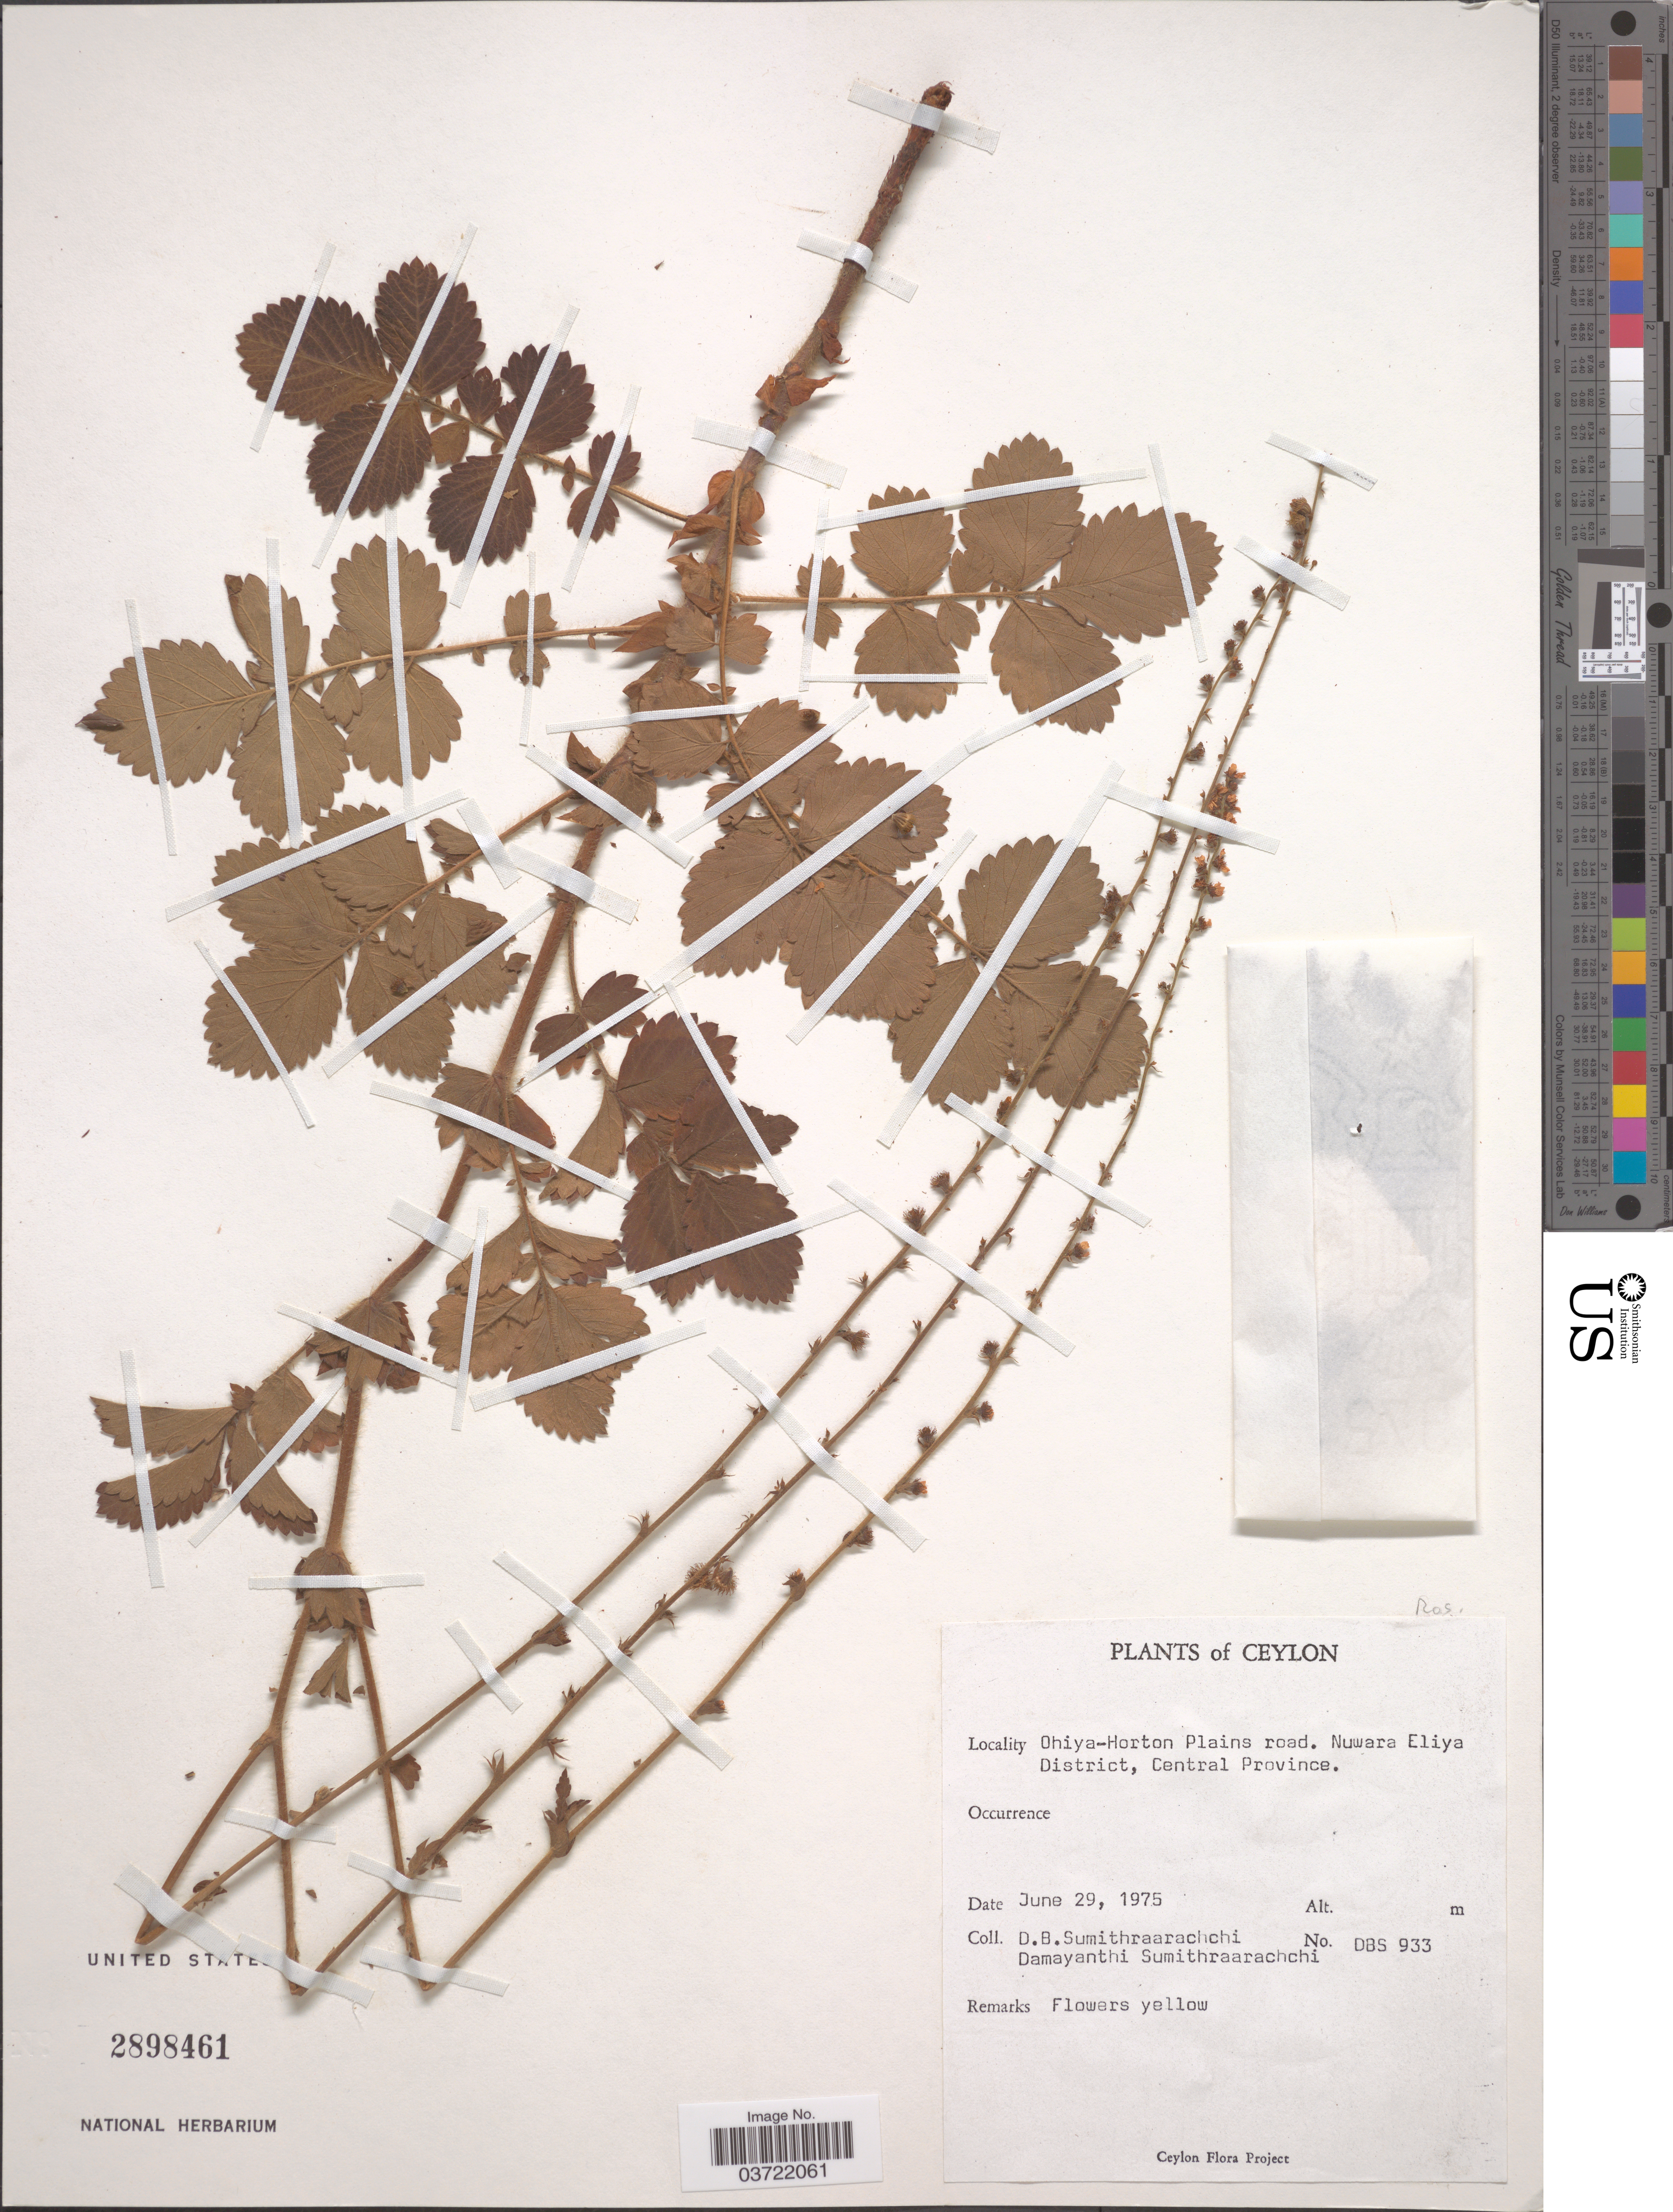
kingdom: Plantae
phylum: Tracheophyta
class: Liliopsida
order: Poales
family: Juncaceae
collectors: D. B. Sumithraarachchi & D. Sumithraarachchi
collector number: DBS933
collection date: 1975-06-29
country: Sri Lanka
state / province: Central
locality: Ceylon. Ohiya-Horton Plains road. Nuwara Eliya District.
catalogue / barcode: US 2898461